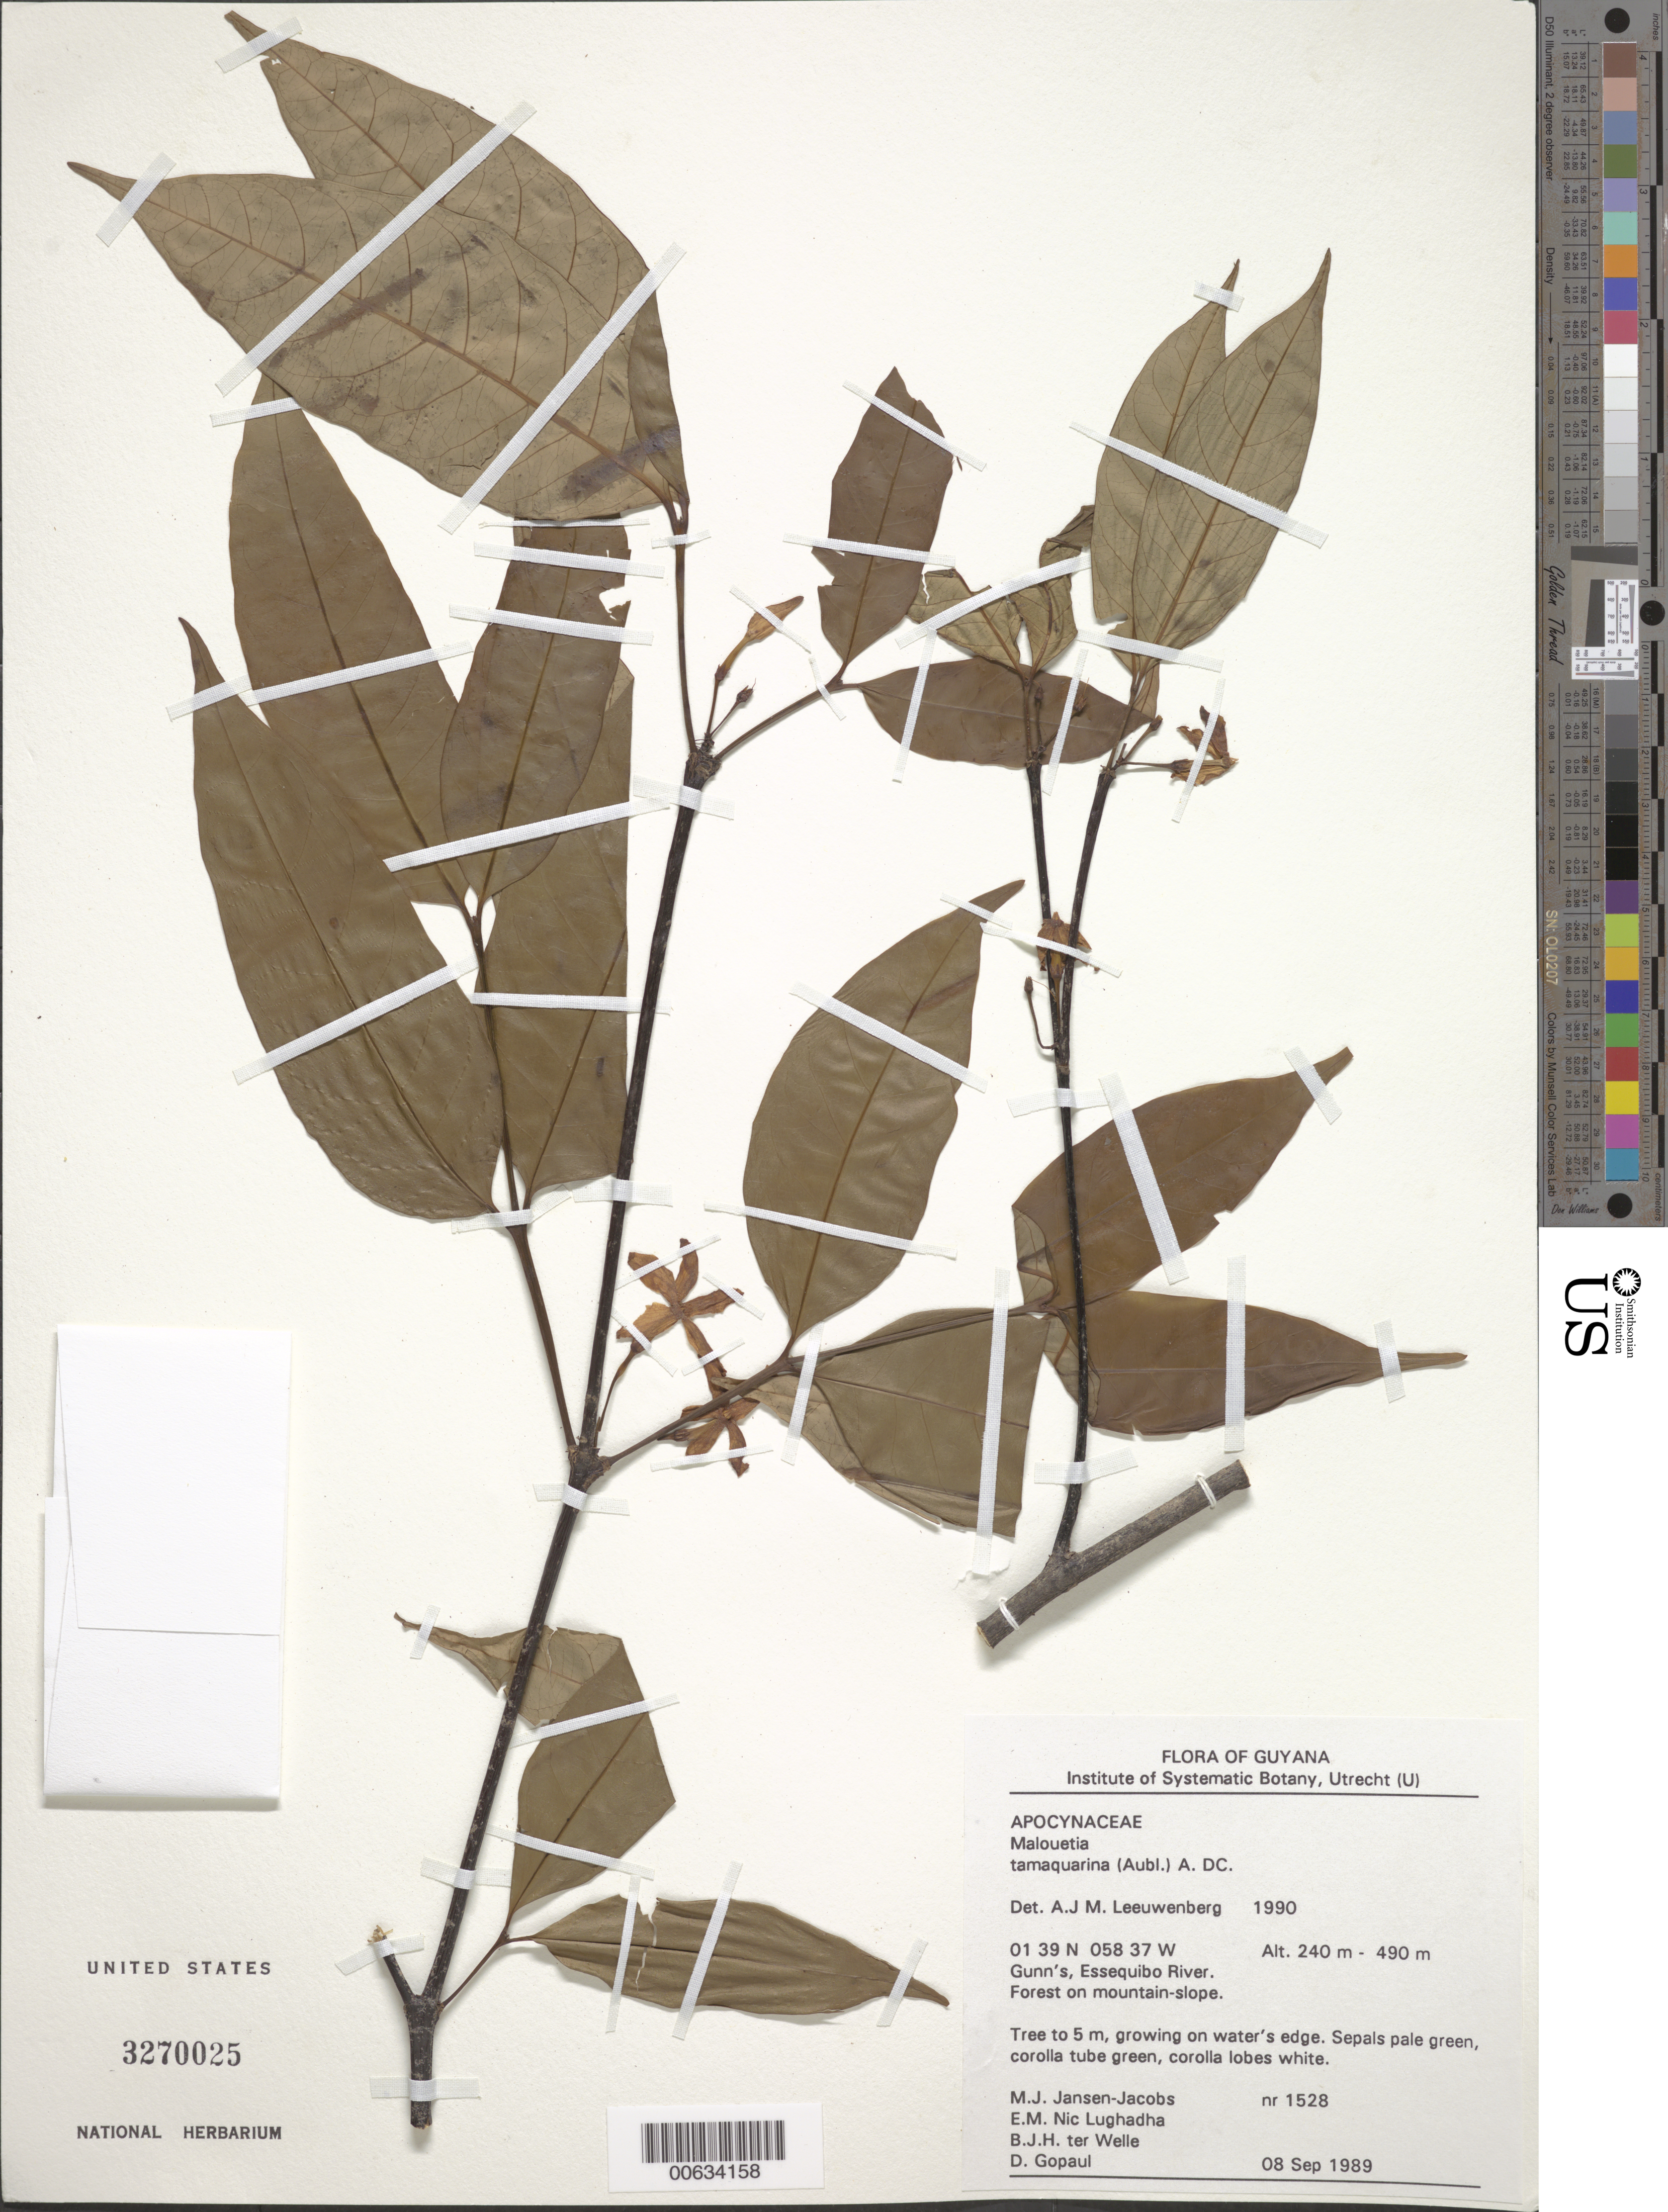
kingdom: Plantae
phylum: Tracheophyta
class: Magnoliopsida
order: Gentianales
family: Apocynaceae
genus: Malouetia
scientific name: Malouetia tamaquarina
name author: (Aubl.) A. DC.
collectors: M. J. Jansen-Jacobs, E. Nic Lughadha, B. Welle & D. Gopaul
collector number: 1528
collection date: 1989-09-08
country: Guyana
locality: Gunn's, Essequibo River. Forest on mountain-slope.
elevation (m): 240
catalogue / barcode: US 3270025